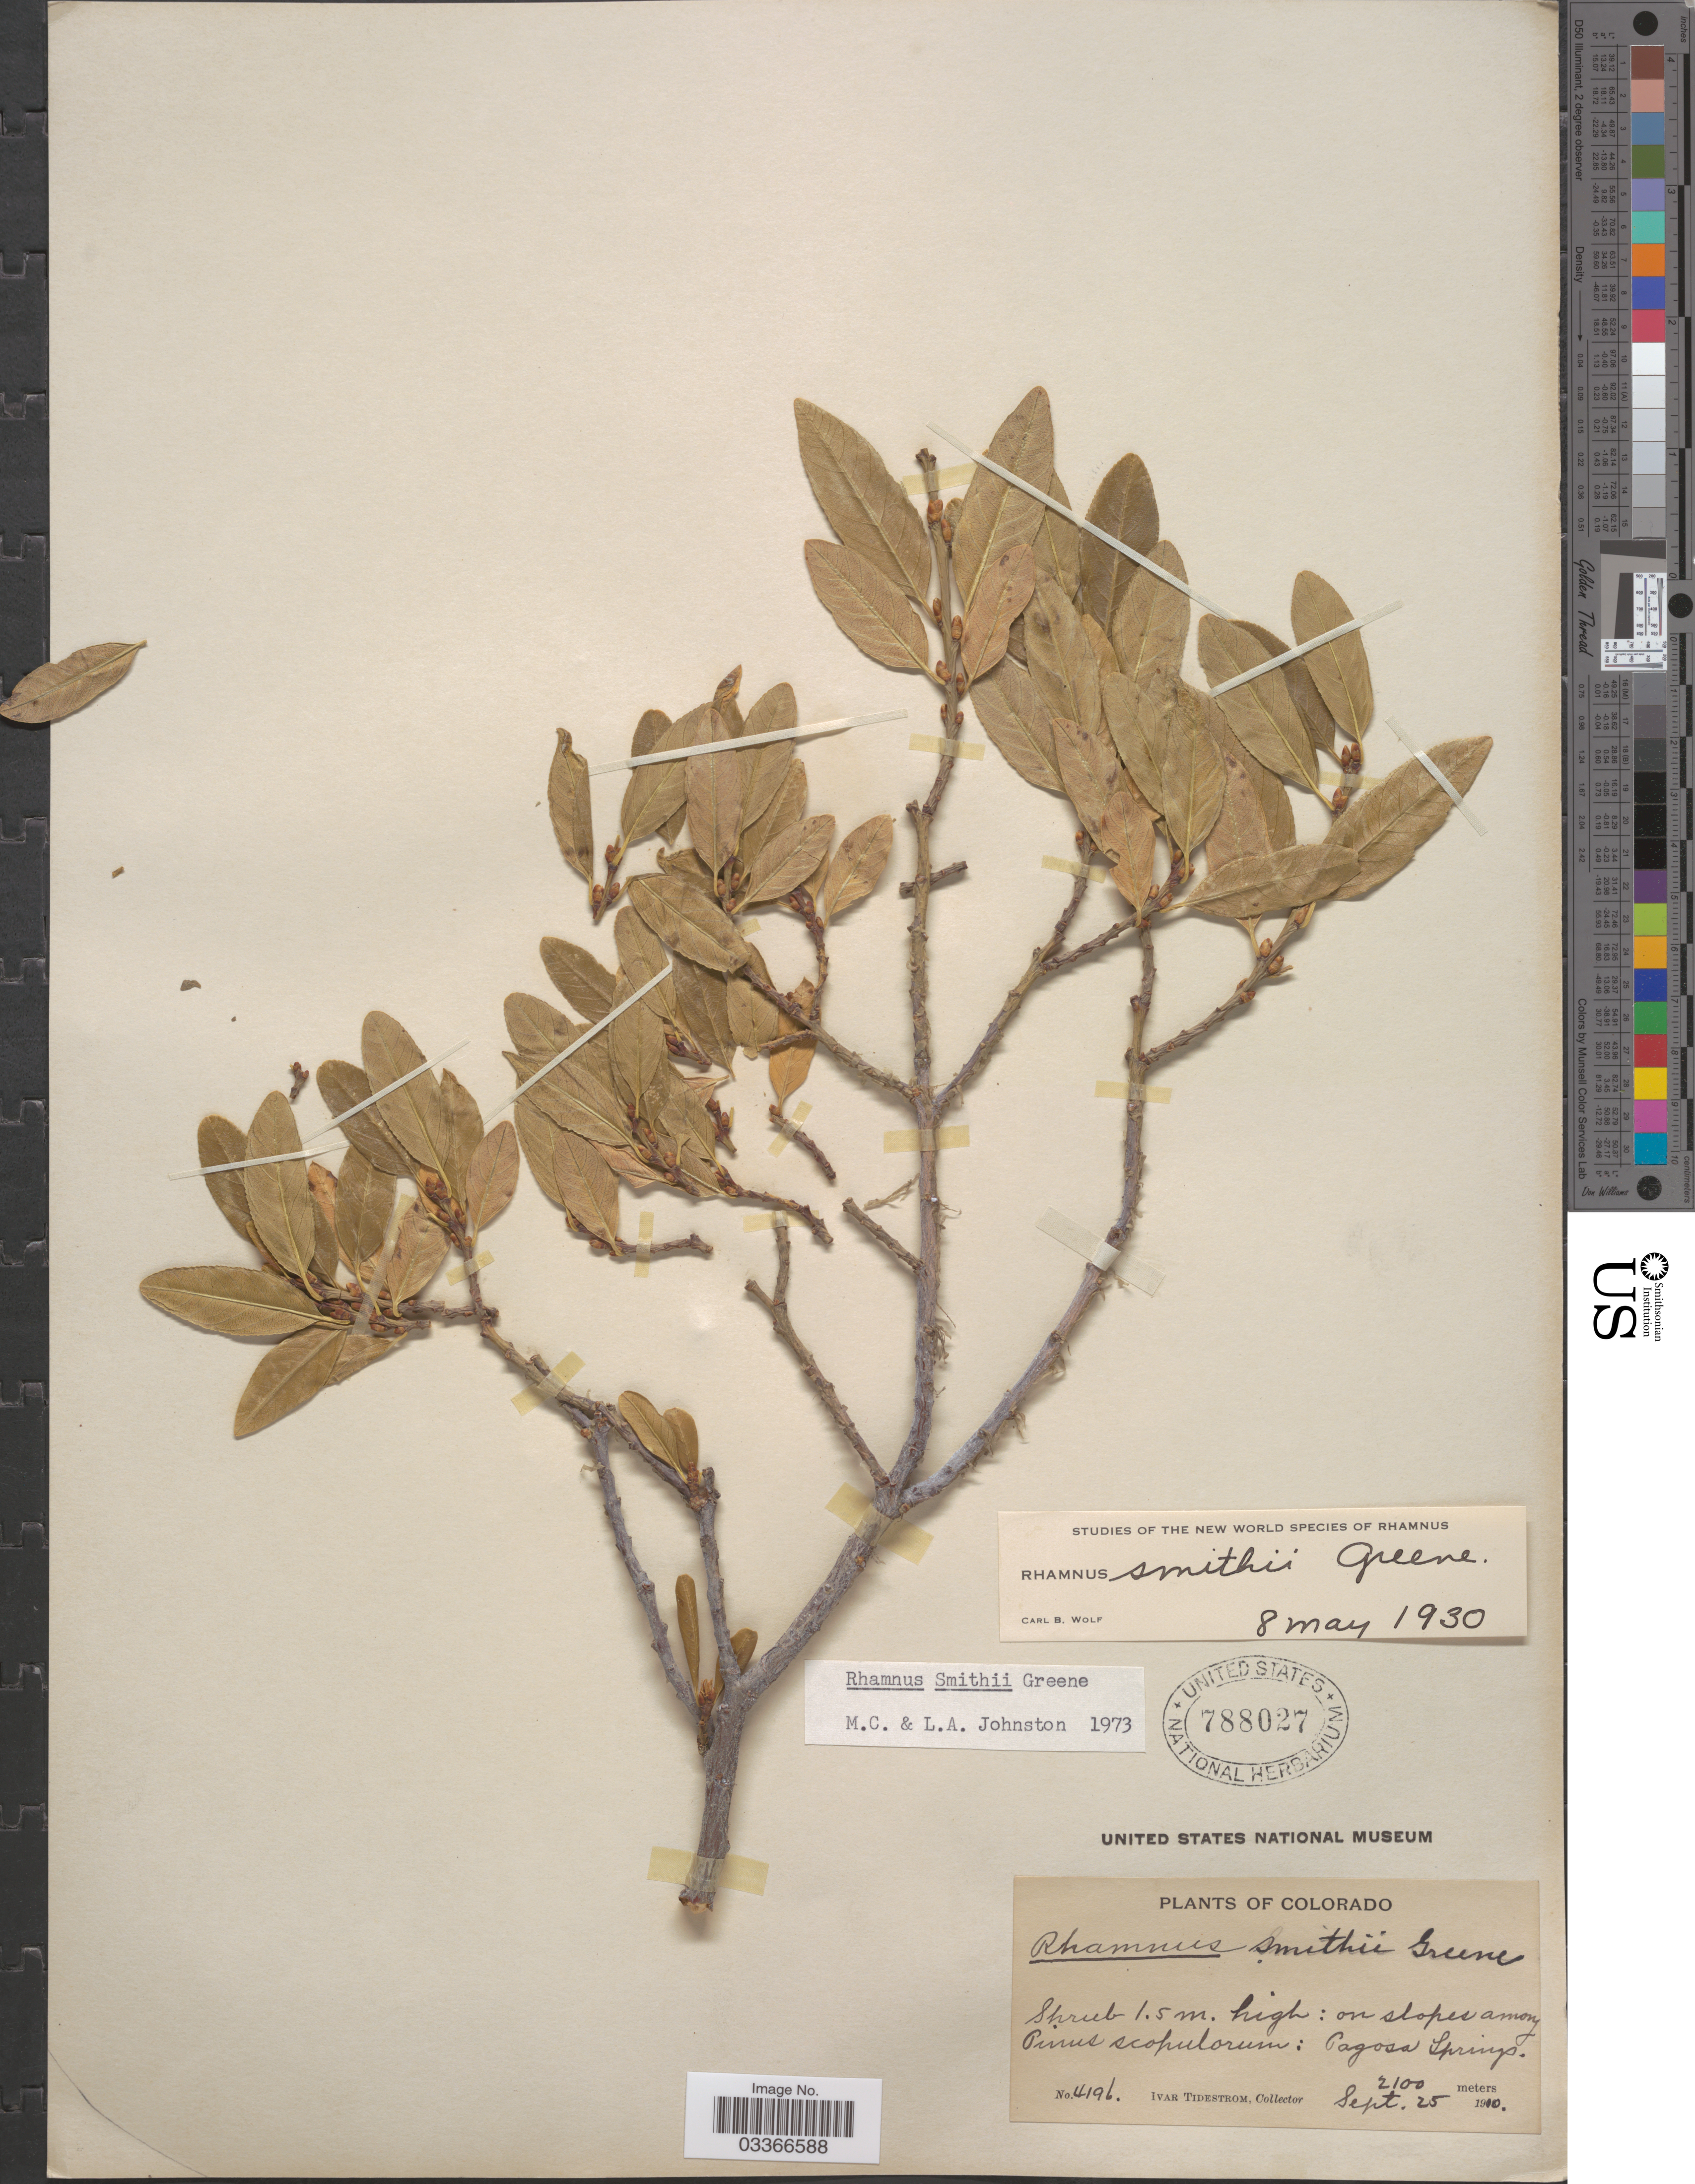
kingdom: Plantae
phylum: Tracheophyta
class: Magnoliopsida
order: Rosales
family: Rhamnaceae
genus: Rhamnus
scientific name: Rhamnus smithii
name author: Greene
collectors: I. F. Tidestrom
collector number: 4196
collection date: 1910-09-25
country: United States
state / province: Colorado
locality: Pagosa Springs.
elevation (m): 2100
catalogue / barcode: US 788027